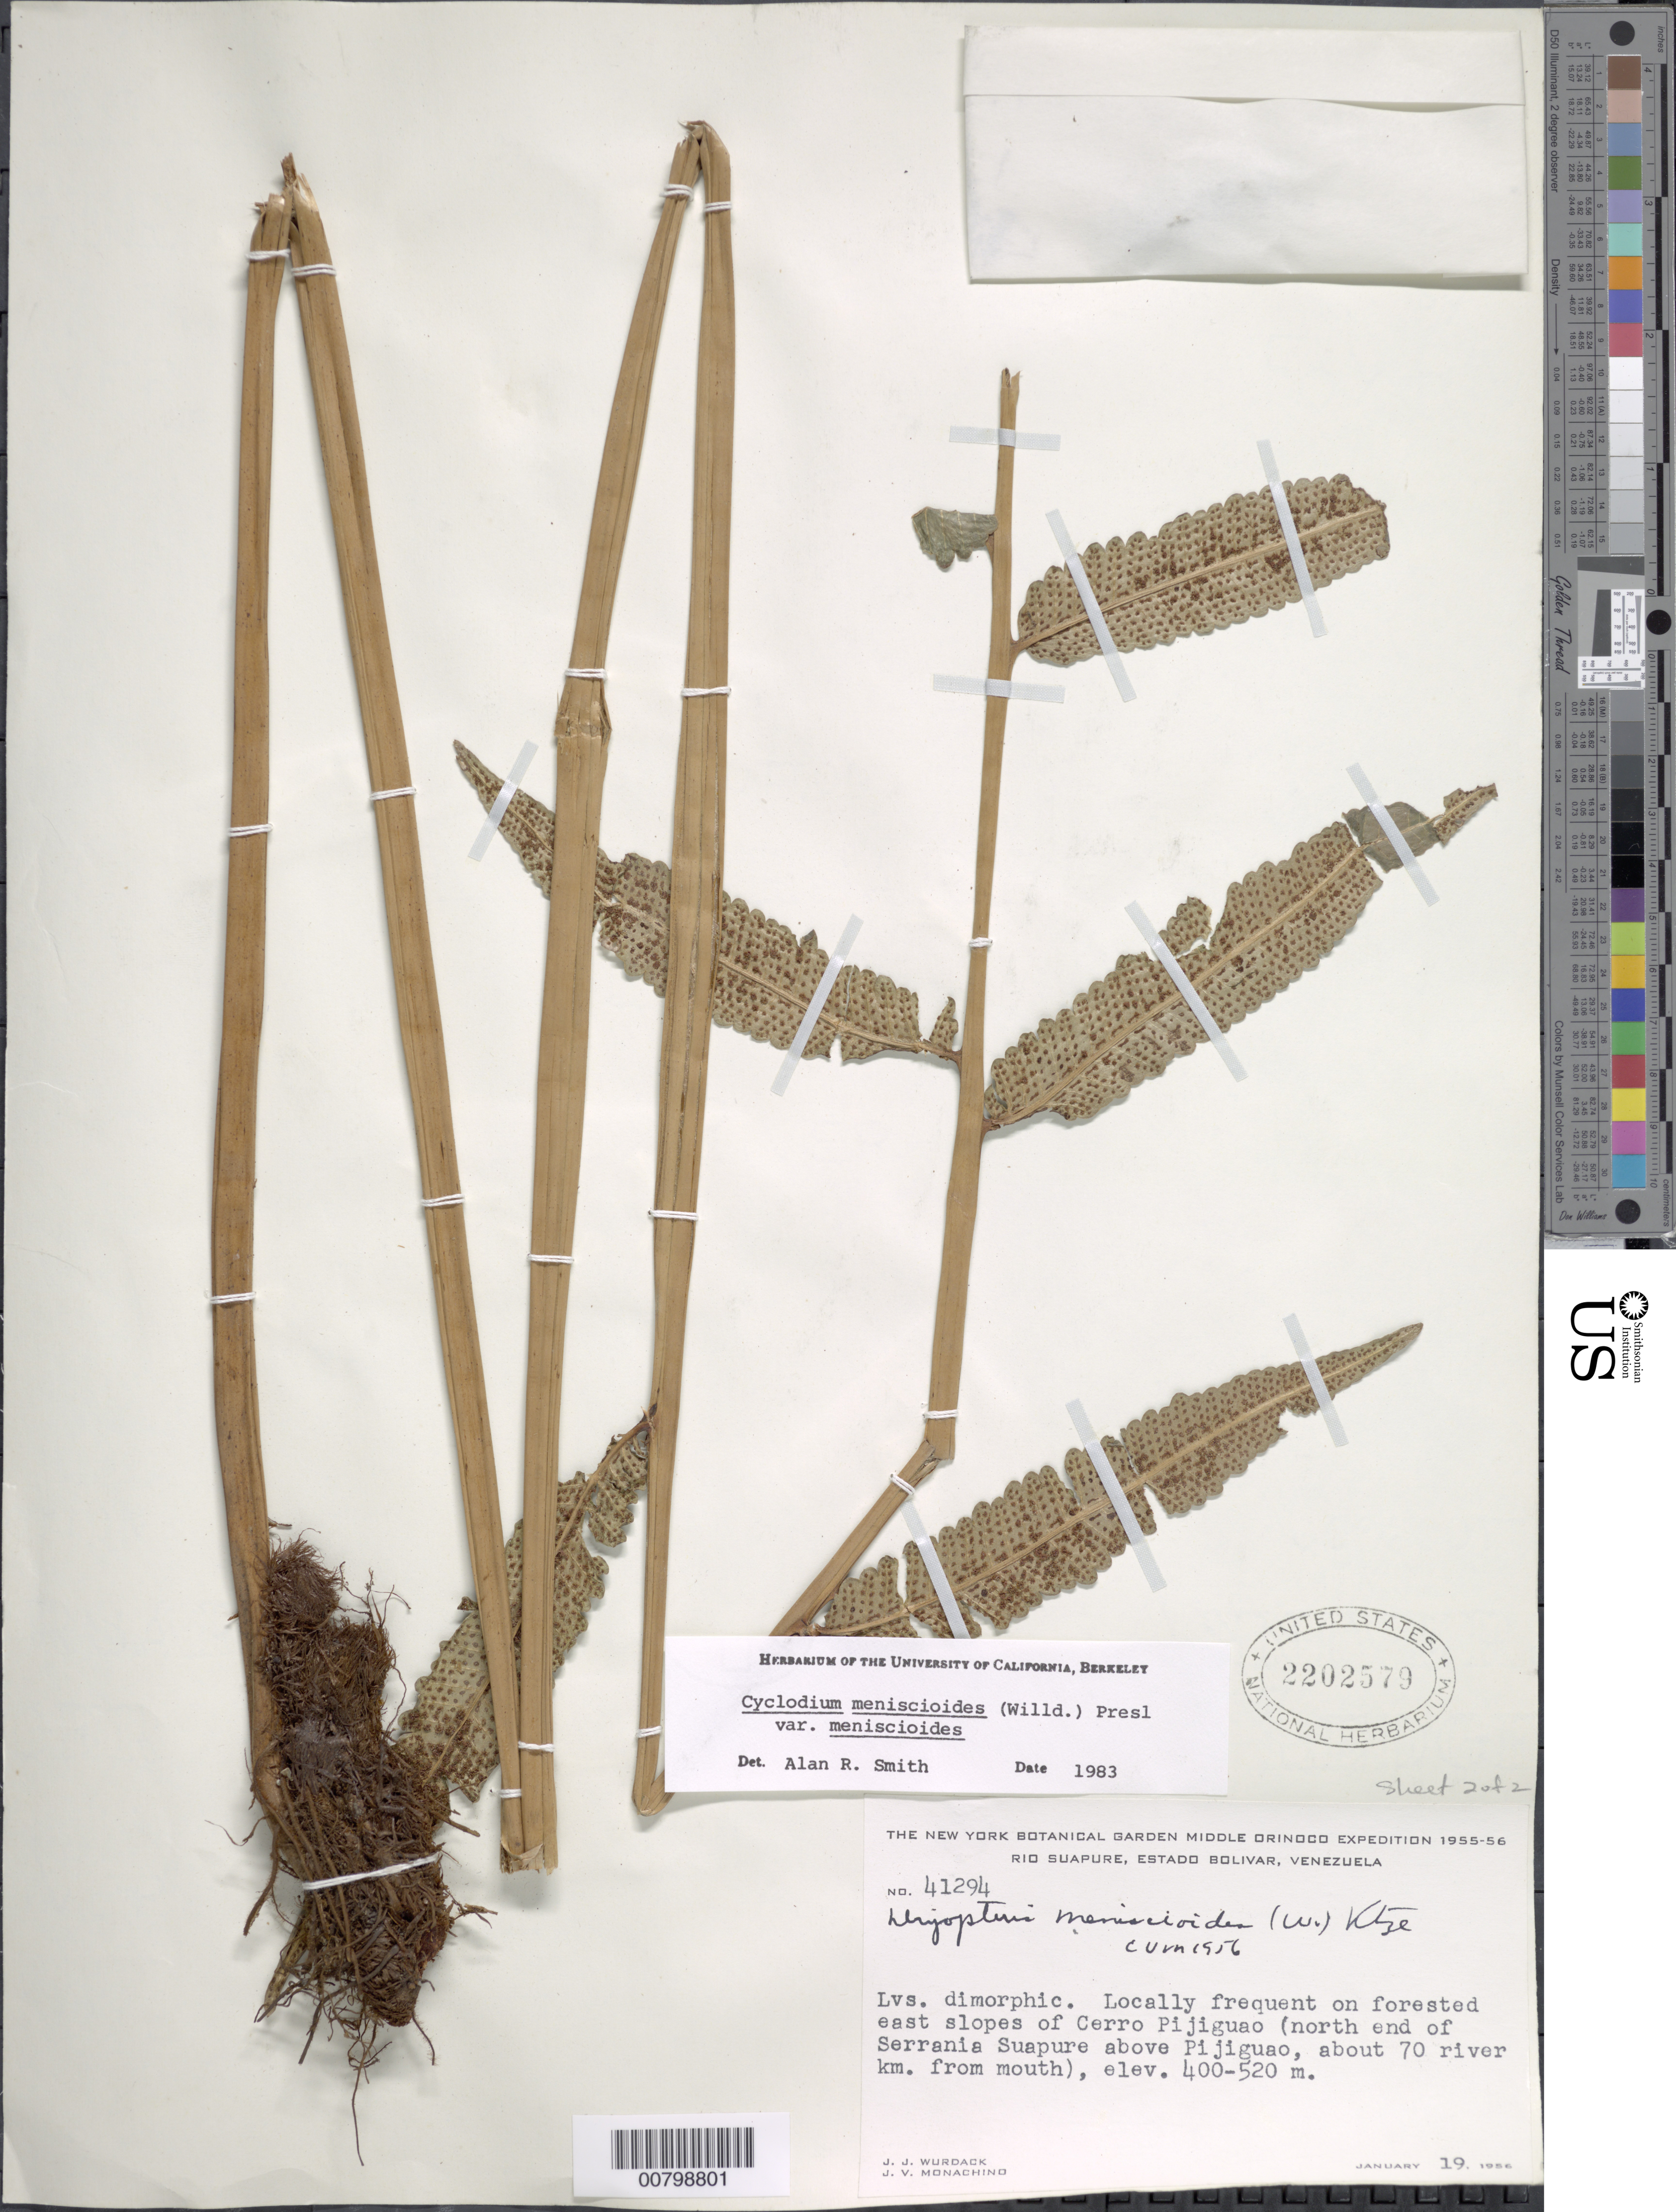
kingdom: Plantae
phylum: Tracheophyta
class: Polypodiopsida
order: Polypodiales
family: Dryopteridaceae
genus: Cyclodium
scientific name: Cyclodium meniscioides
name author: (Willd.) C. Presl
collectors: J. J. Wurdack & J. V. Monachino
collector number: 41294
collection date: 1956-01-19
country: Venezuela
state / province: Bolivar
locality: Rio Suapure, Estado Bolivar, east slopes of Cerro Pijiguao (north end of Serrania Suapure above Pijiguao, about 70 river km. from mouth)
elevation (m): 400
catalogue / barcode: US 2202579